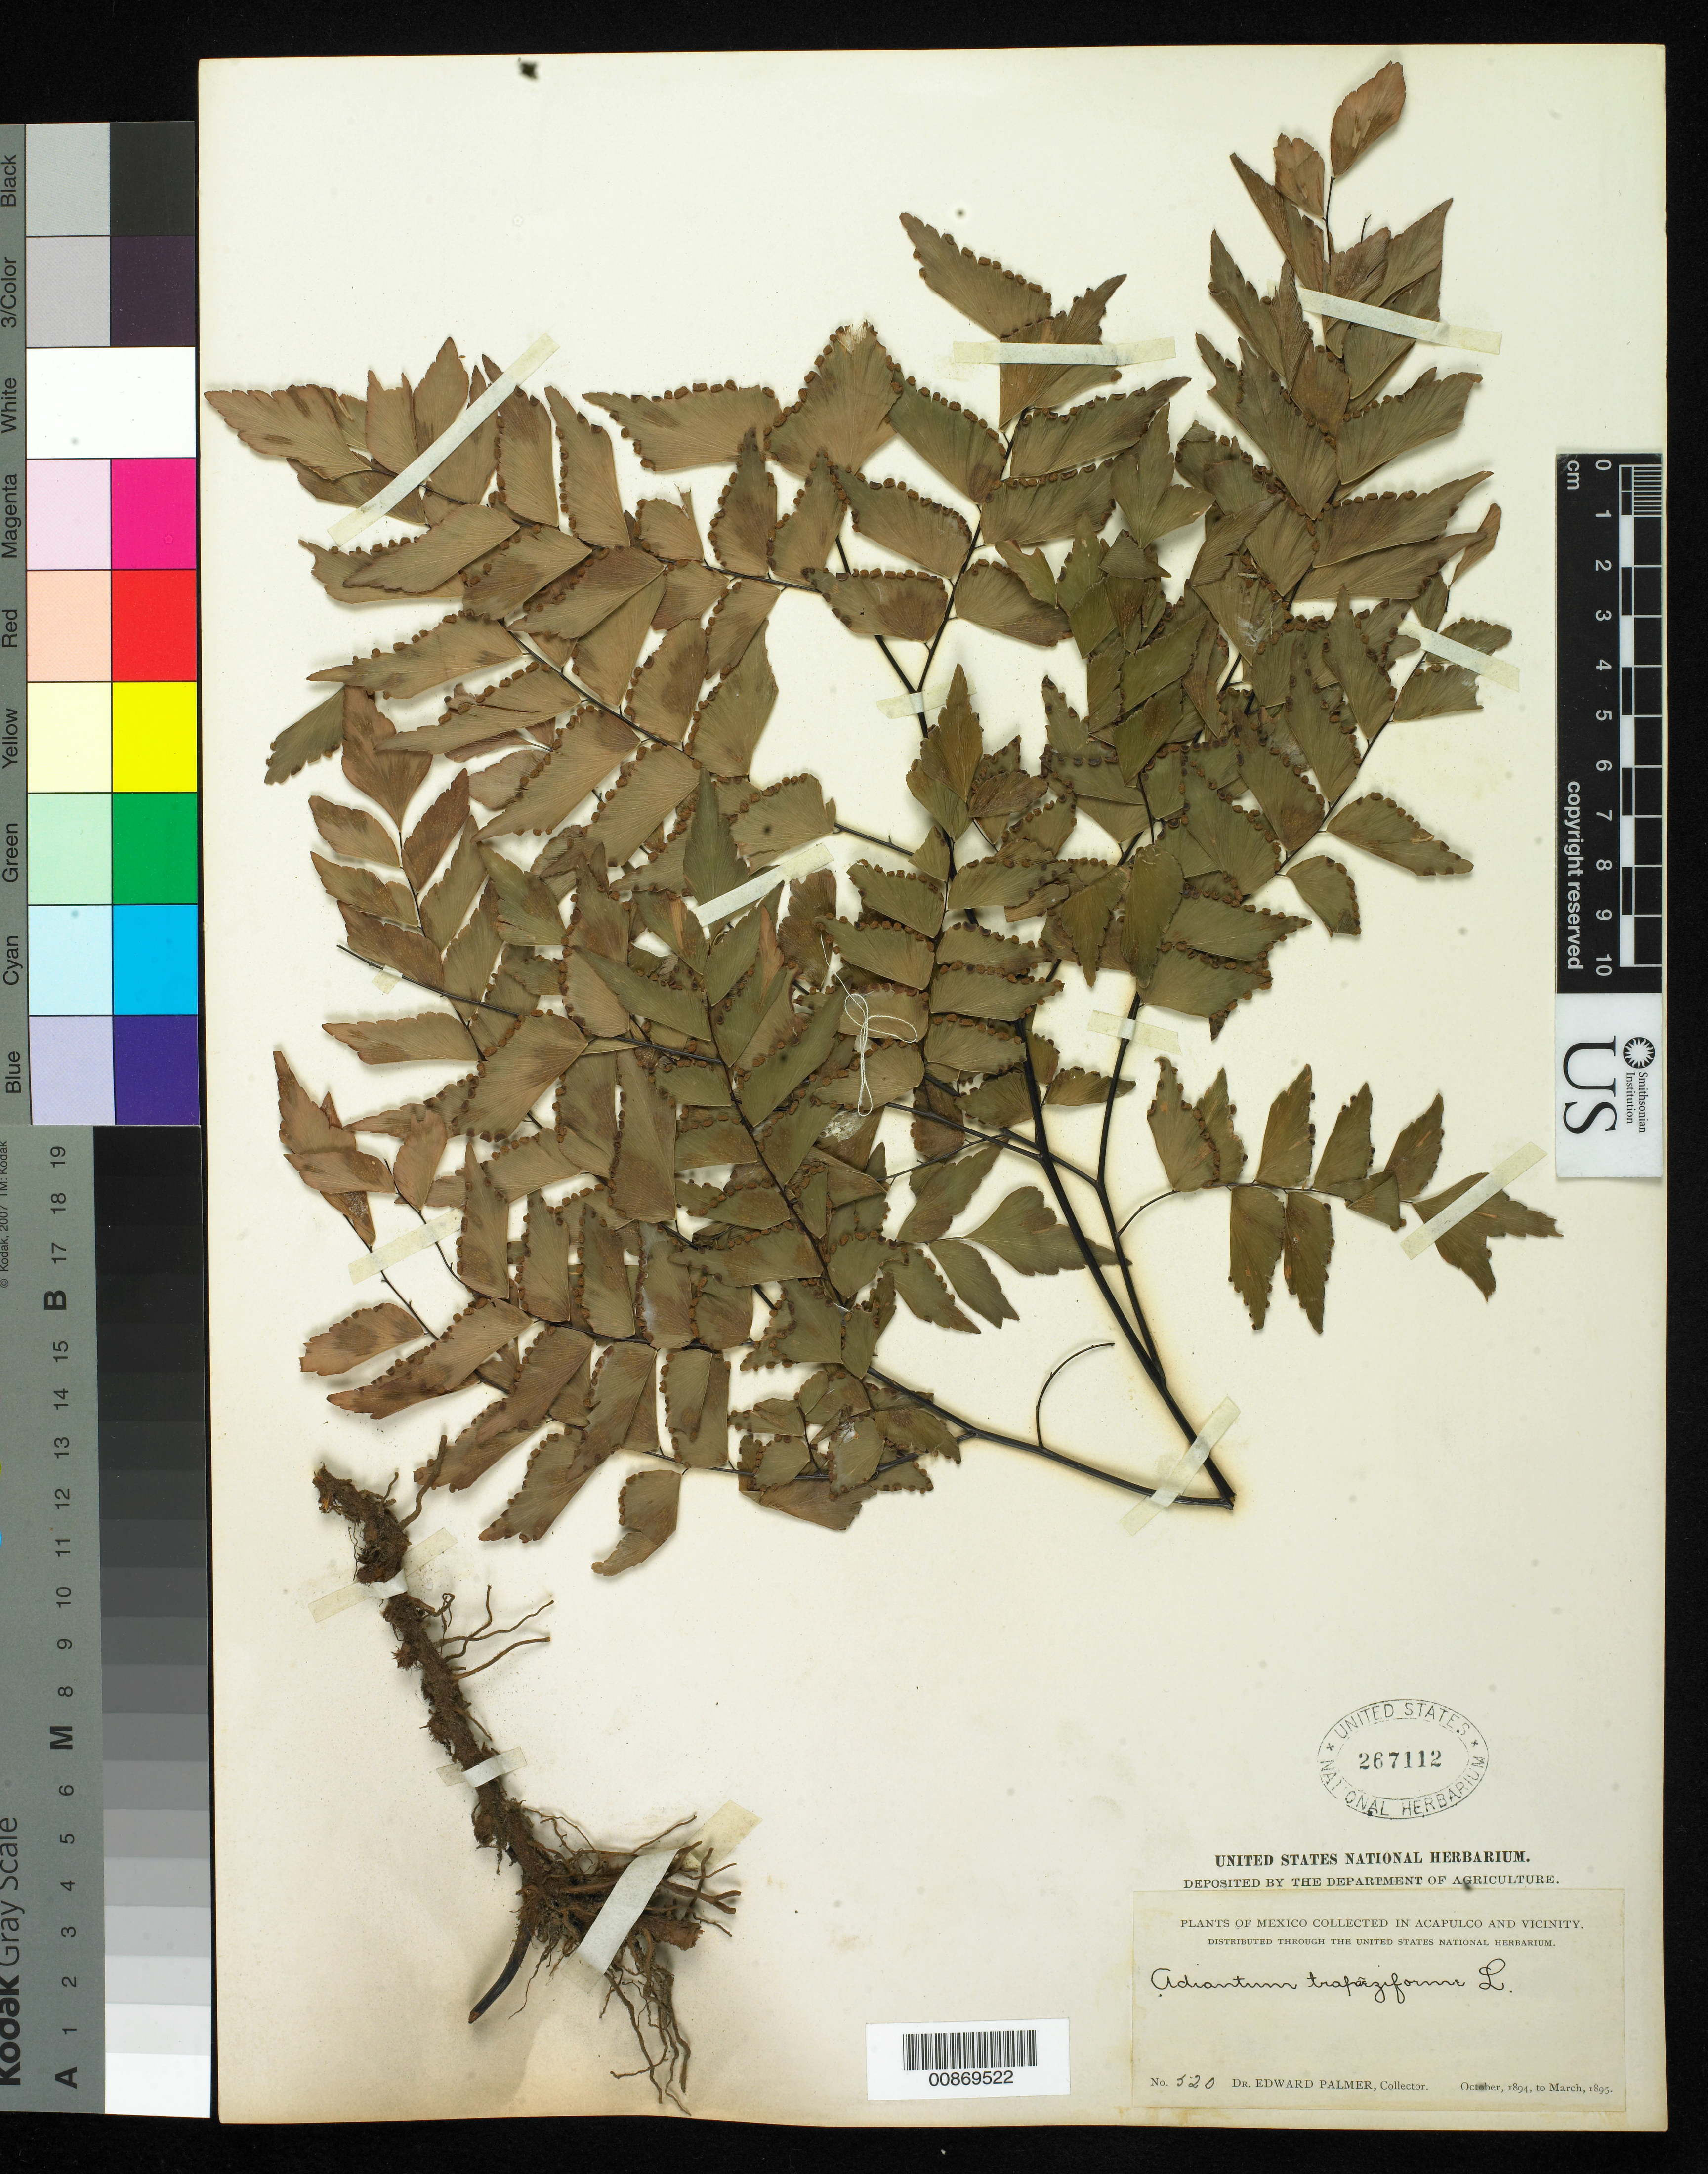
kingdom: Plantae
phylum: Tracheophyta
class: Polypodiopsida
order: Polypodiales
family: Pteridaceae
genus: Adiantum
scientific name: Adiantum trapeziforme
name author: L.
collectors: E. Palmer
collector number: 520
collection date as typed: Oct 1894 to -- Mar 1895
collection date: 1894-10/1895-03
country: Mexico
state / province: Guerrero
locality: Acapulco, Guerrero and vicinity.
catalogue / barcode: US 267112